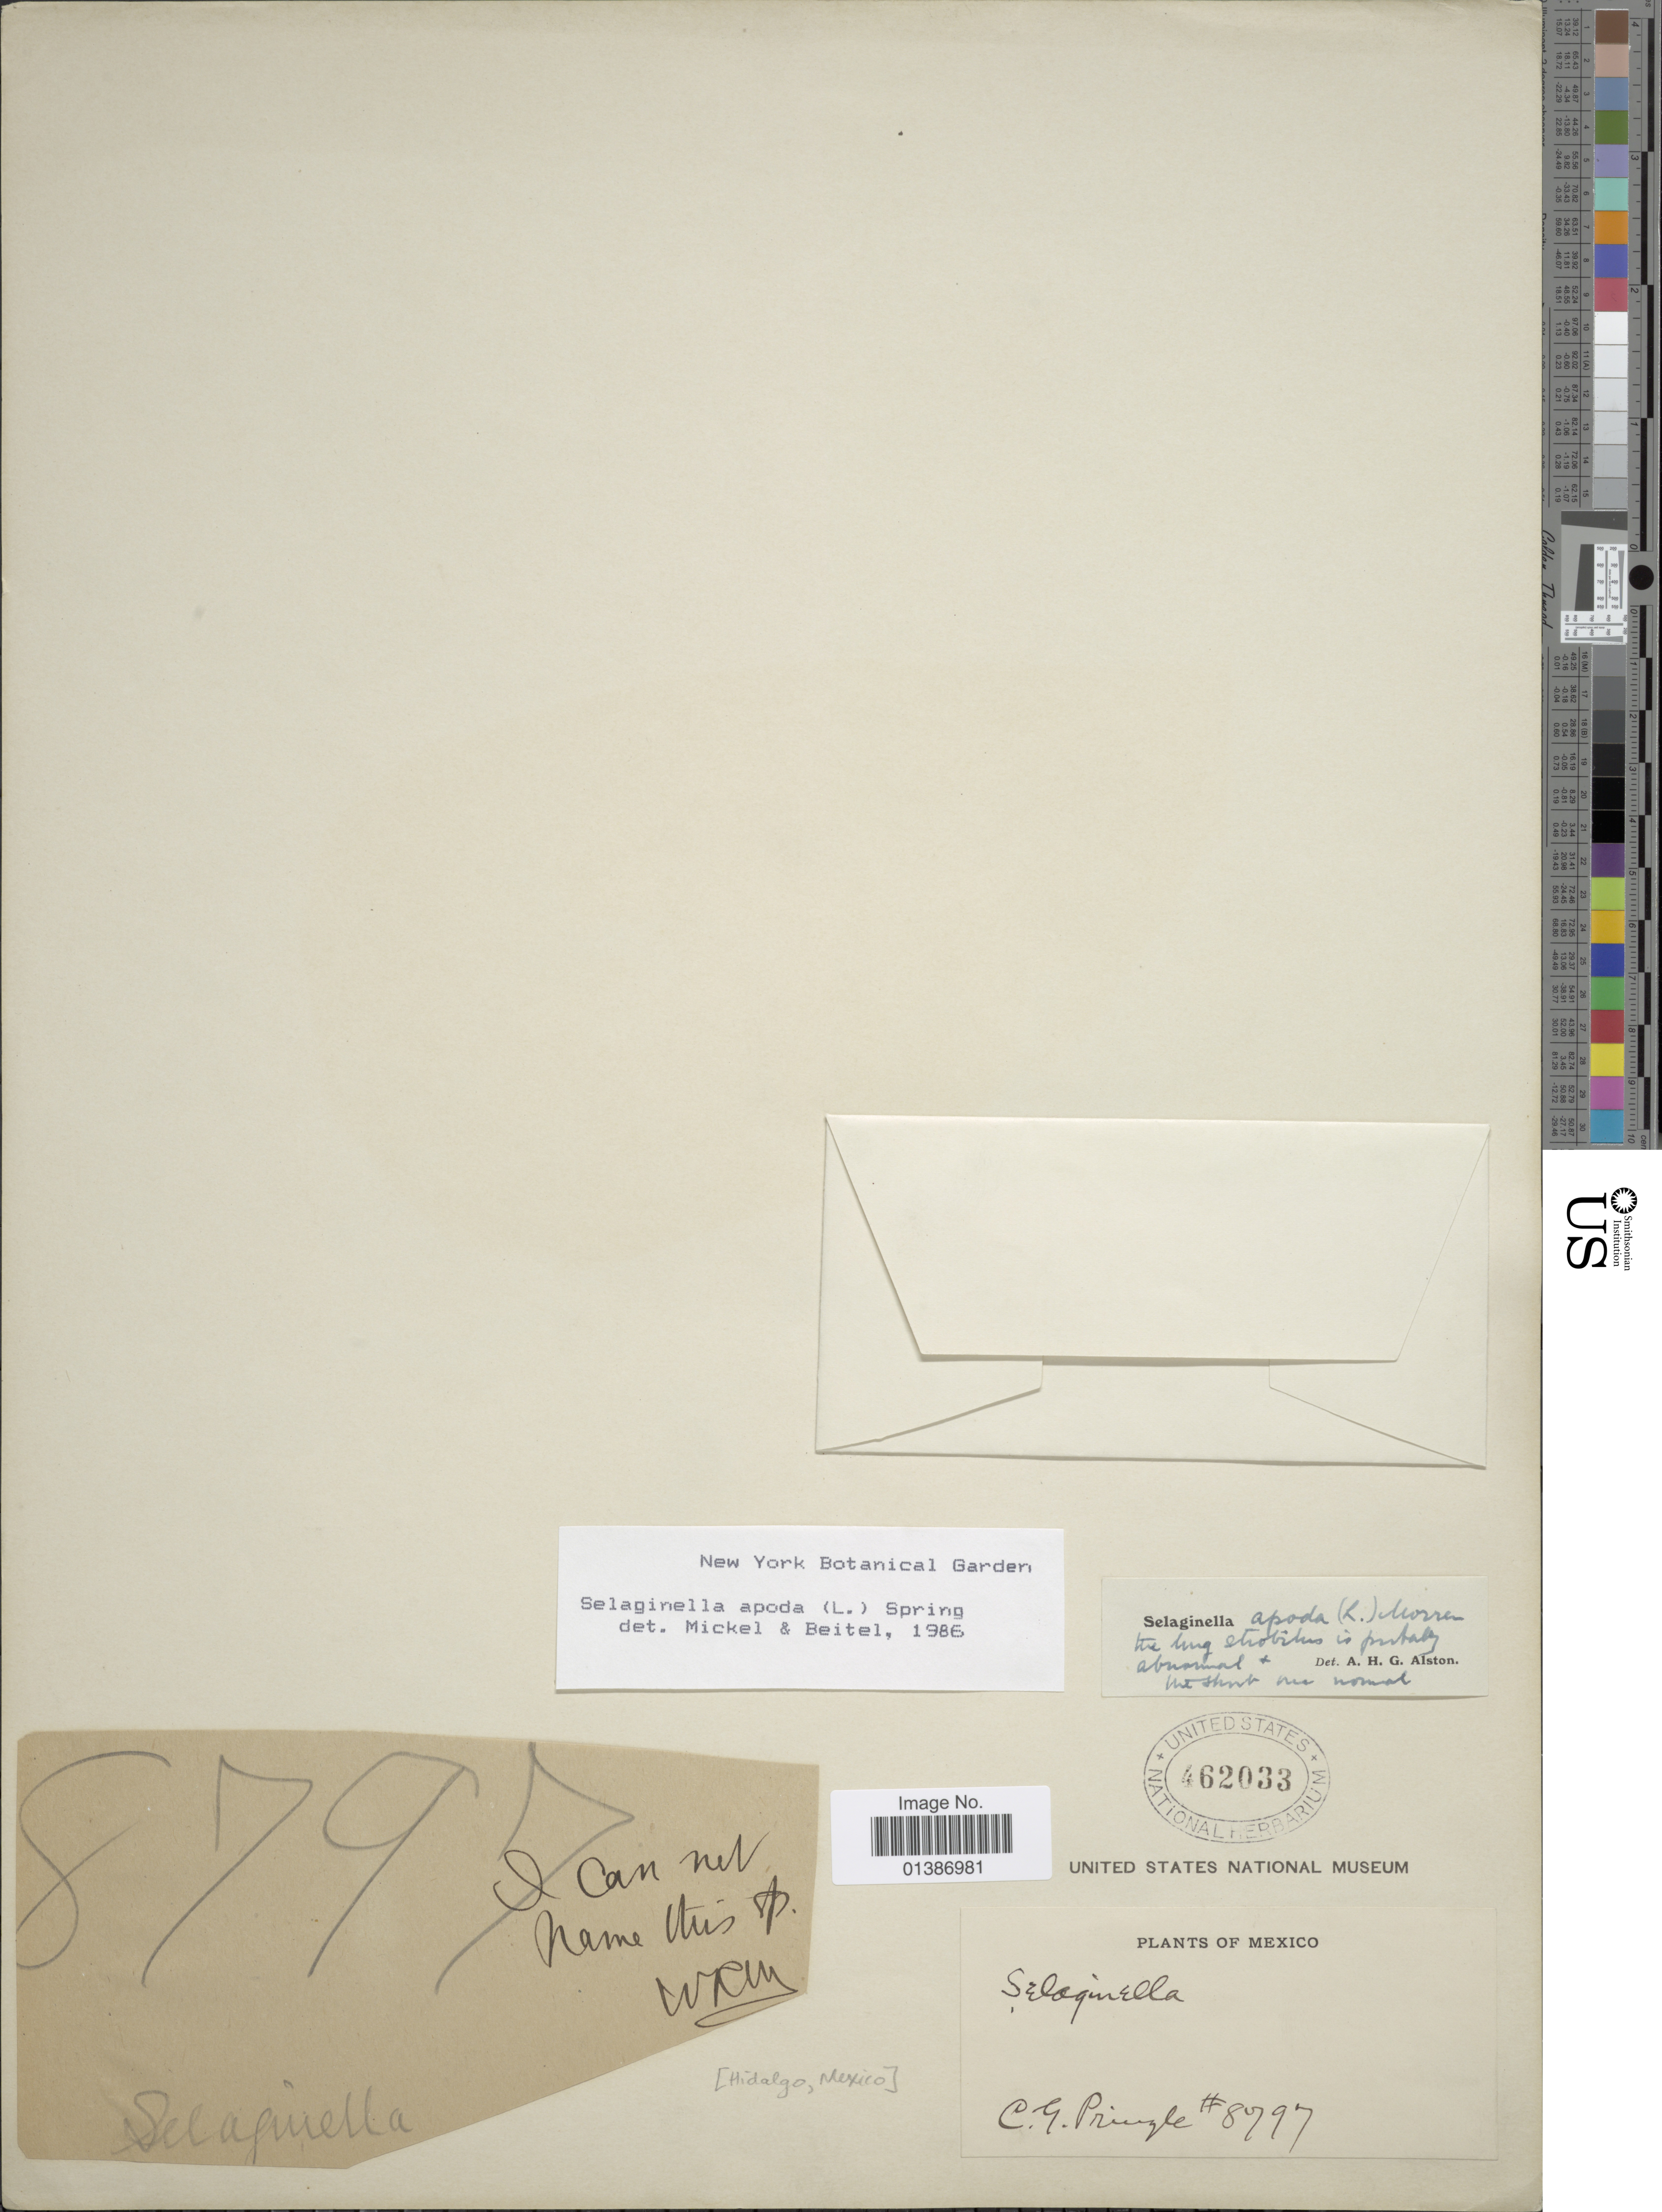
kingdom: Plantae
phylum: Tracheophyta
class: Lycopodiopsida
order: Selaginellales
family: Selaginellaceae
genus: Selaginella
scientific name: Selaginella apus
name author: Spring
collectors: C. G. Pringle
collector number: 8797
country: Mexico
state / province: Hidalgo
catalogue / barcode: US 462033